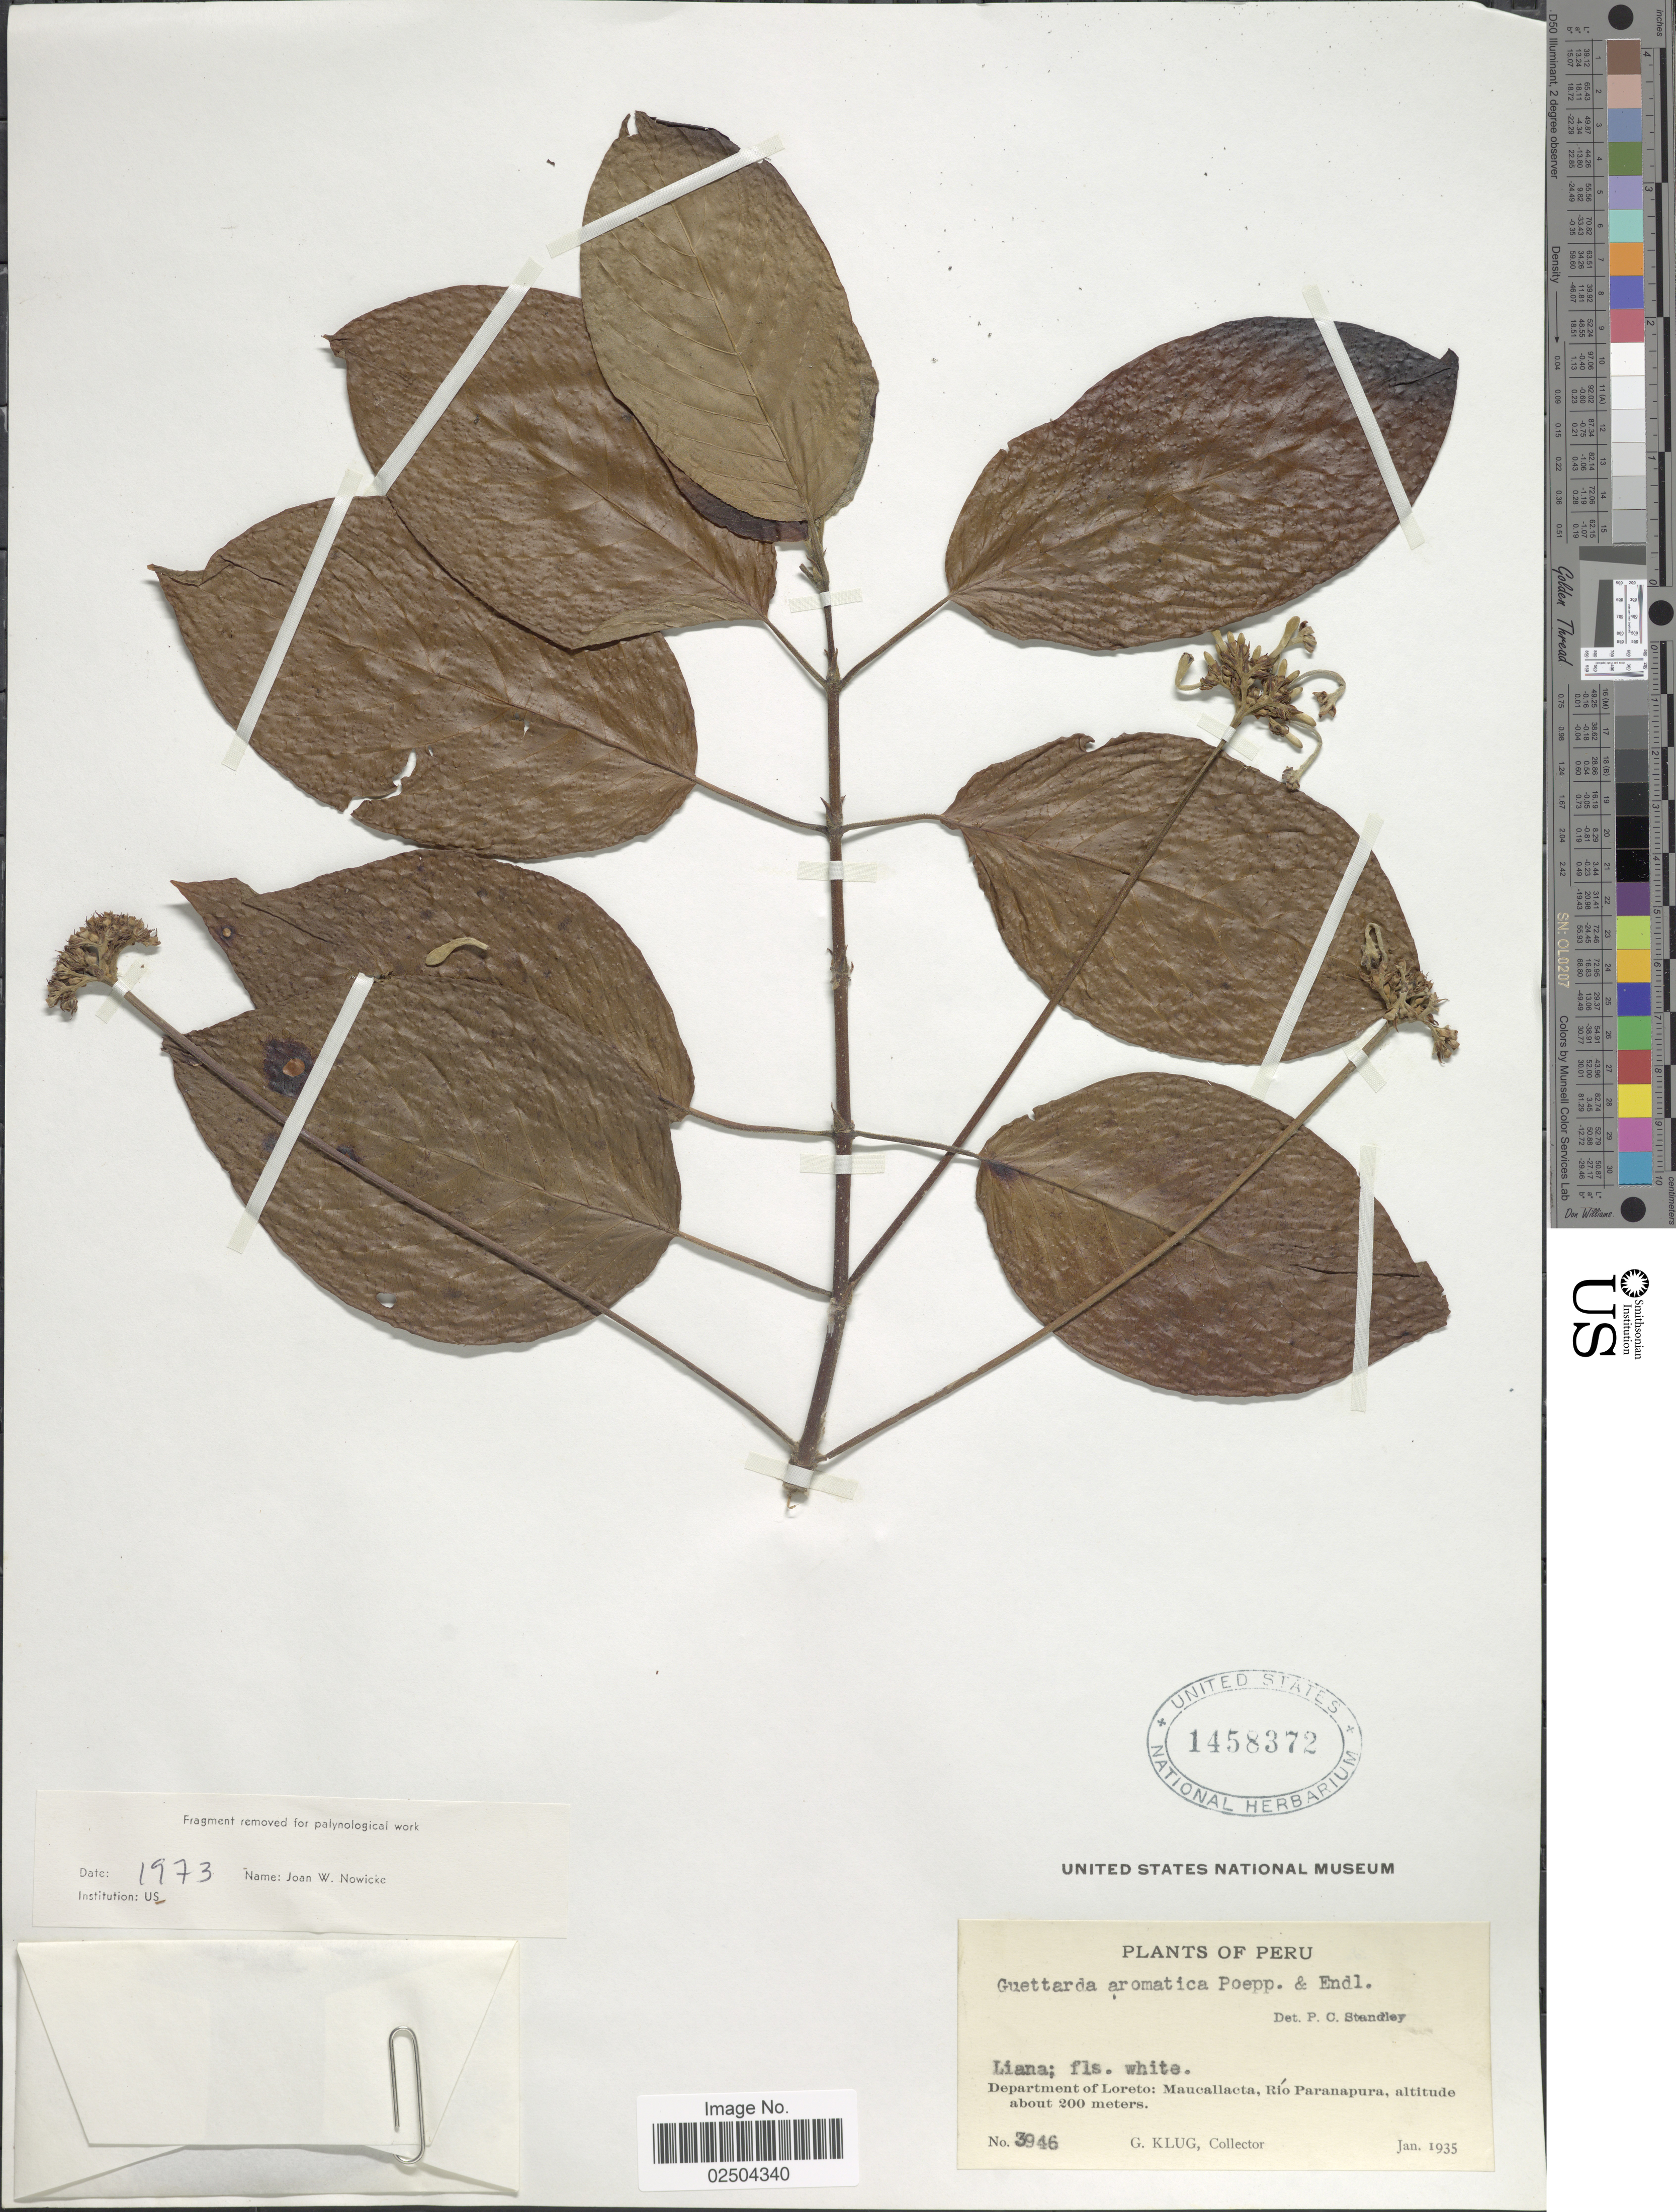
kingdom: Plantae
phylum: Tracheophyta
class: Magnoliopsida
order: Gentianales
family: Rubiaceae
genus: Guettarda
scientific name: Guettarda aromatica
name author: Poepp. & Endl.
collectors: G. Klug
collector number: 3946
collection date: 1935-01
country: Peru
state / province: Loreto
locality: Departement of Loreto: Maucallacta, Rio Paranapura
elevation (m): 200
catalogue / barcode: US 1458372